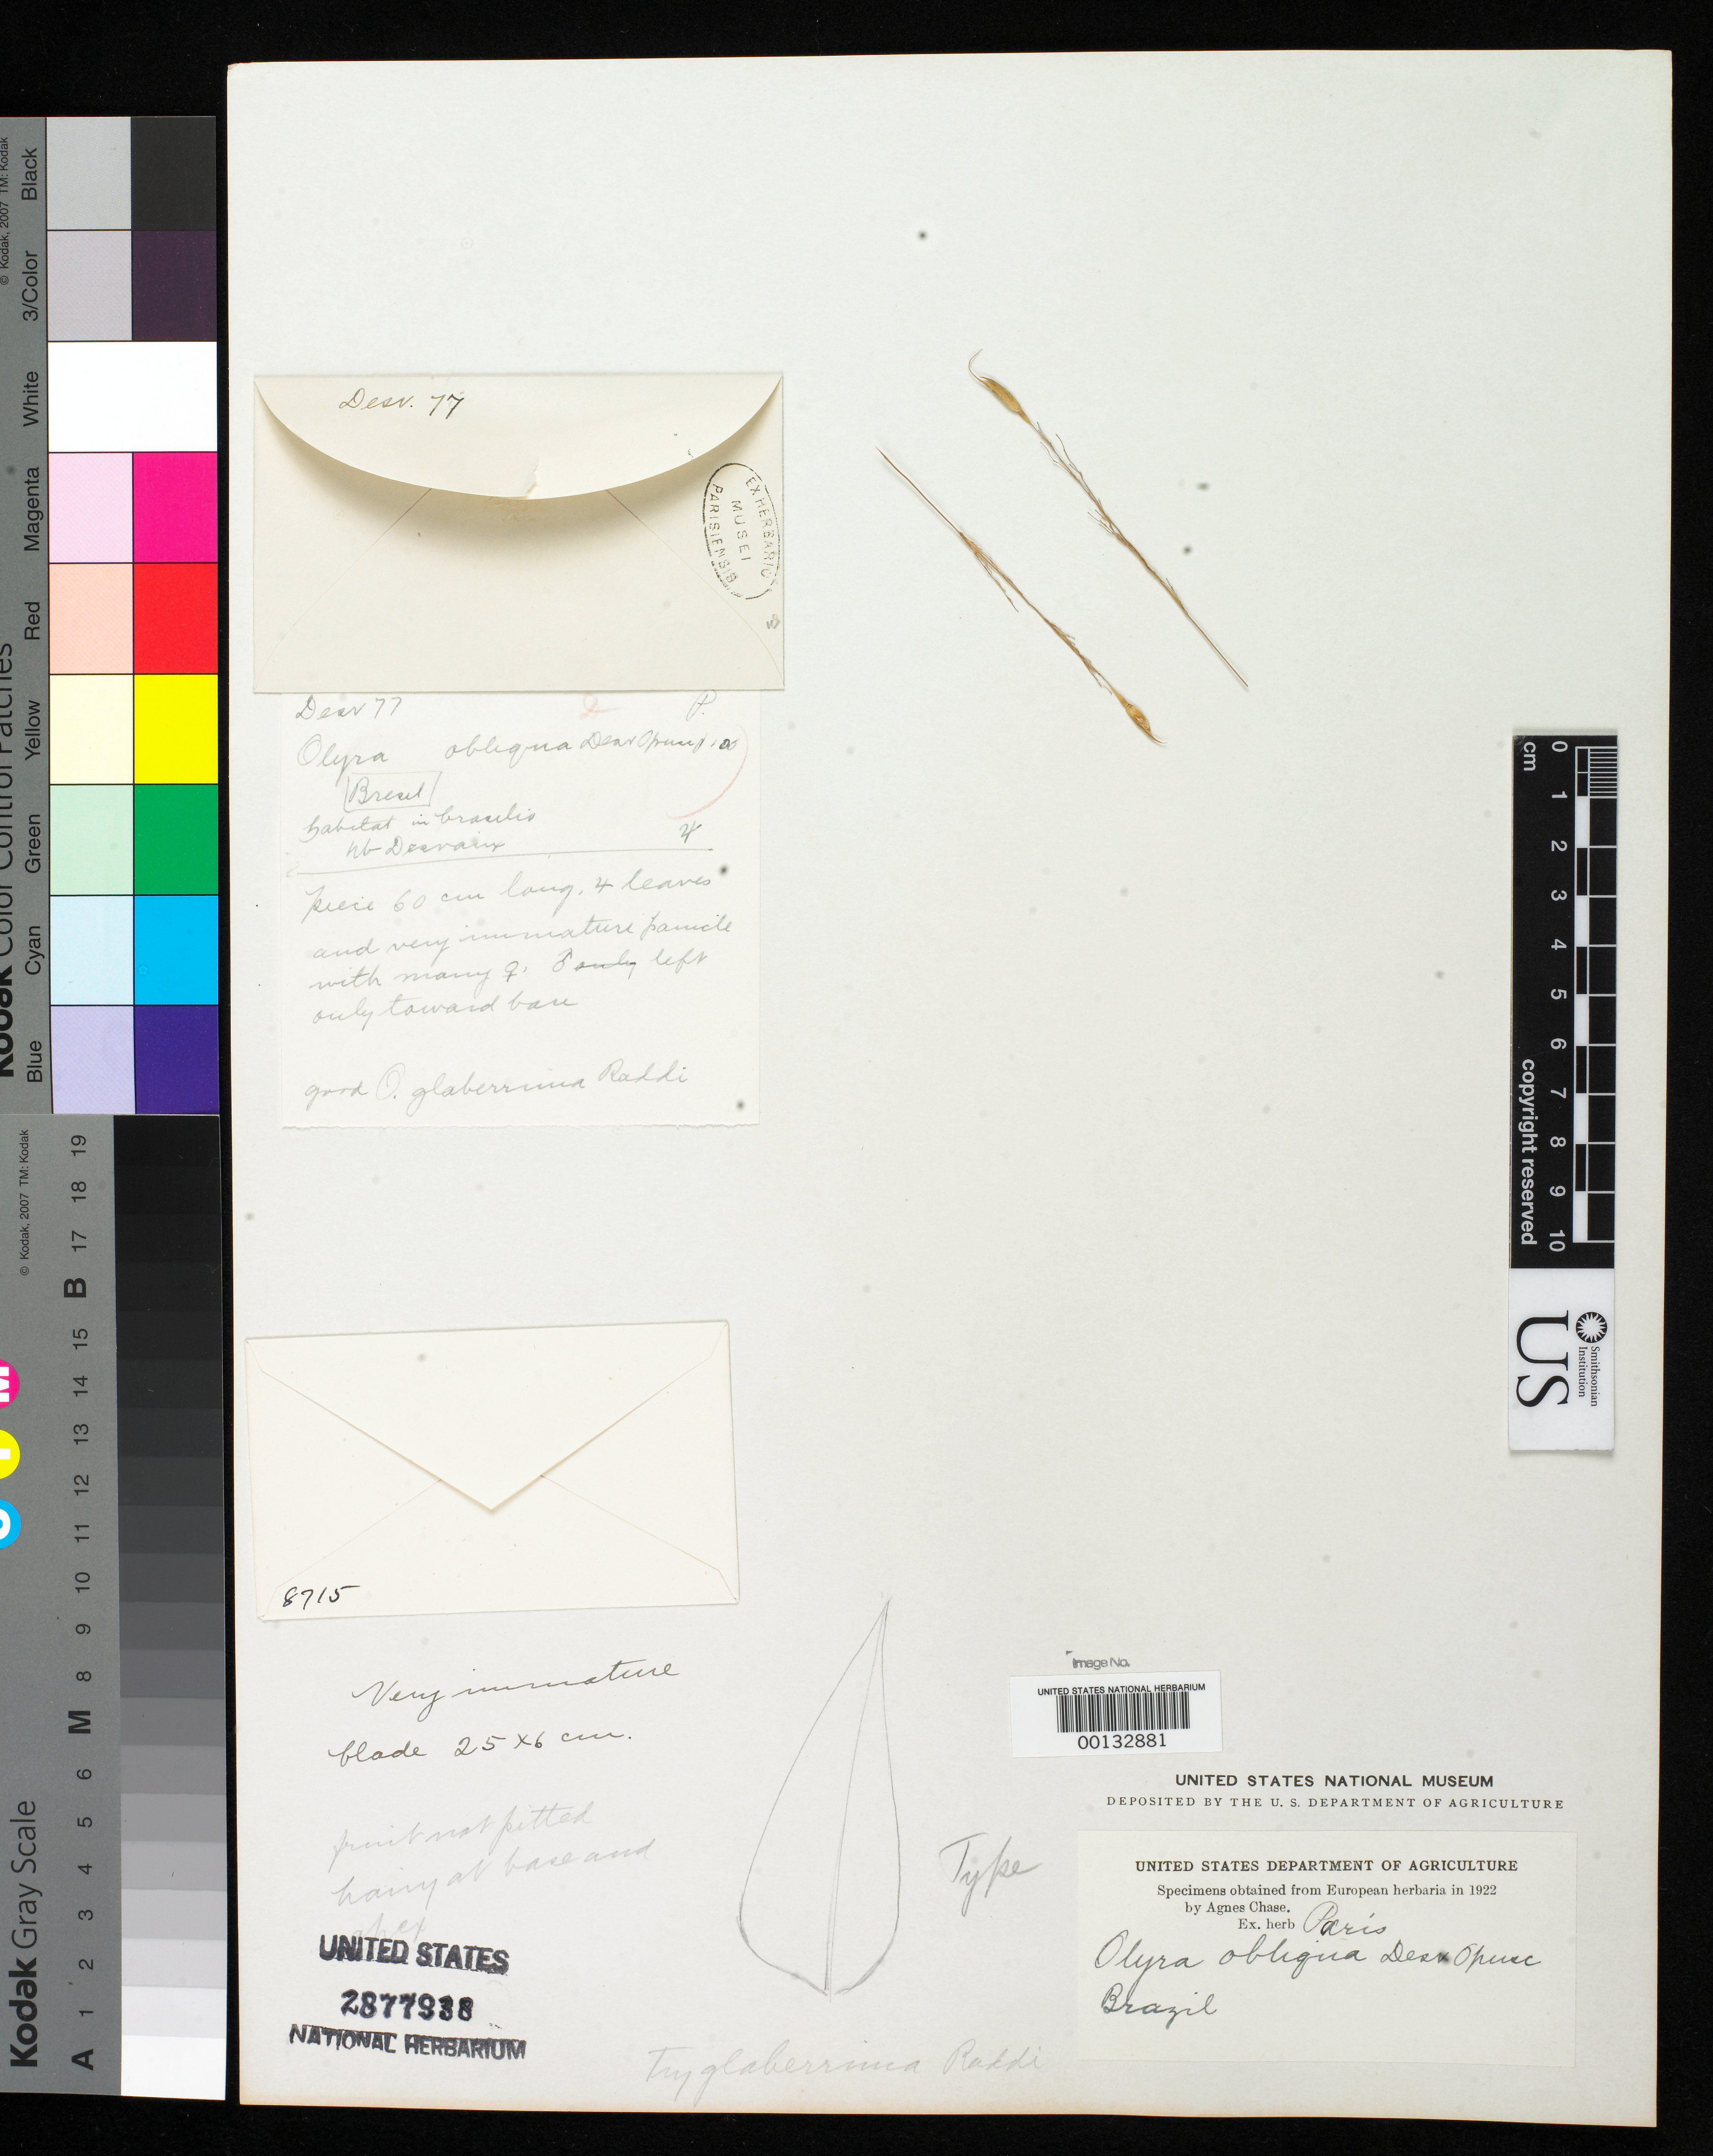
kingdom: Plantae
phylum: Tracheophyta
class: Liliopsida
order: Poales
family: Poaceae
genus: Olyra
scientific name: Olyra obliqua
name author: Desv.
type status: Type Fragment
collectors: ex herb. Desvaux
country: Brazil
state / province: Minas Gerais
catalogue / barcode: US 2877938